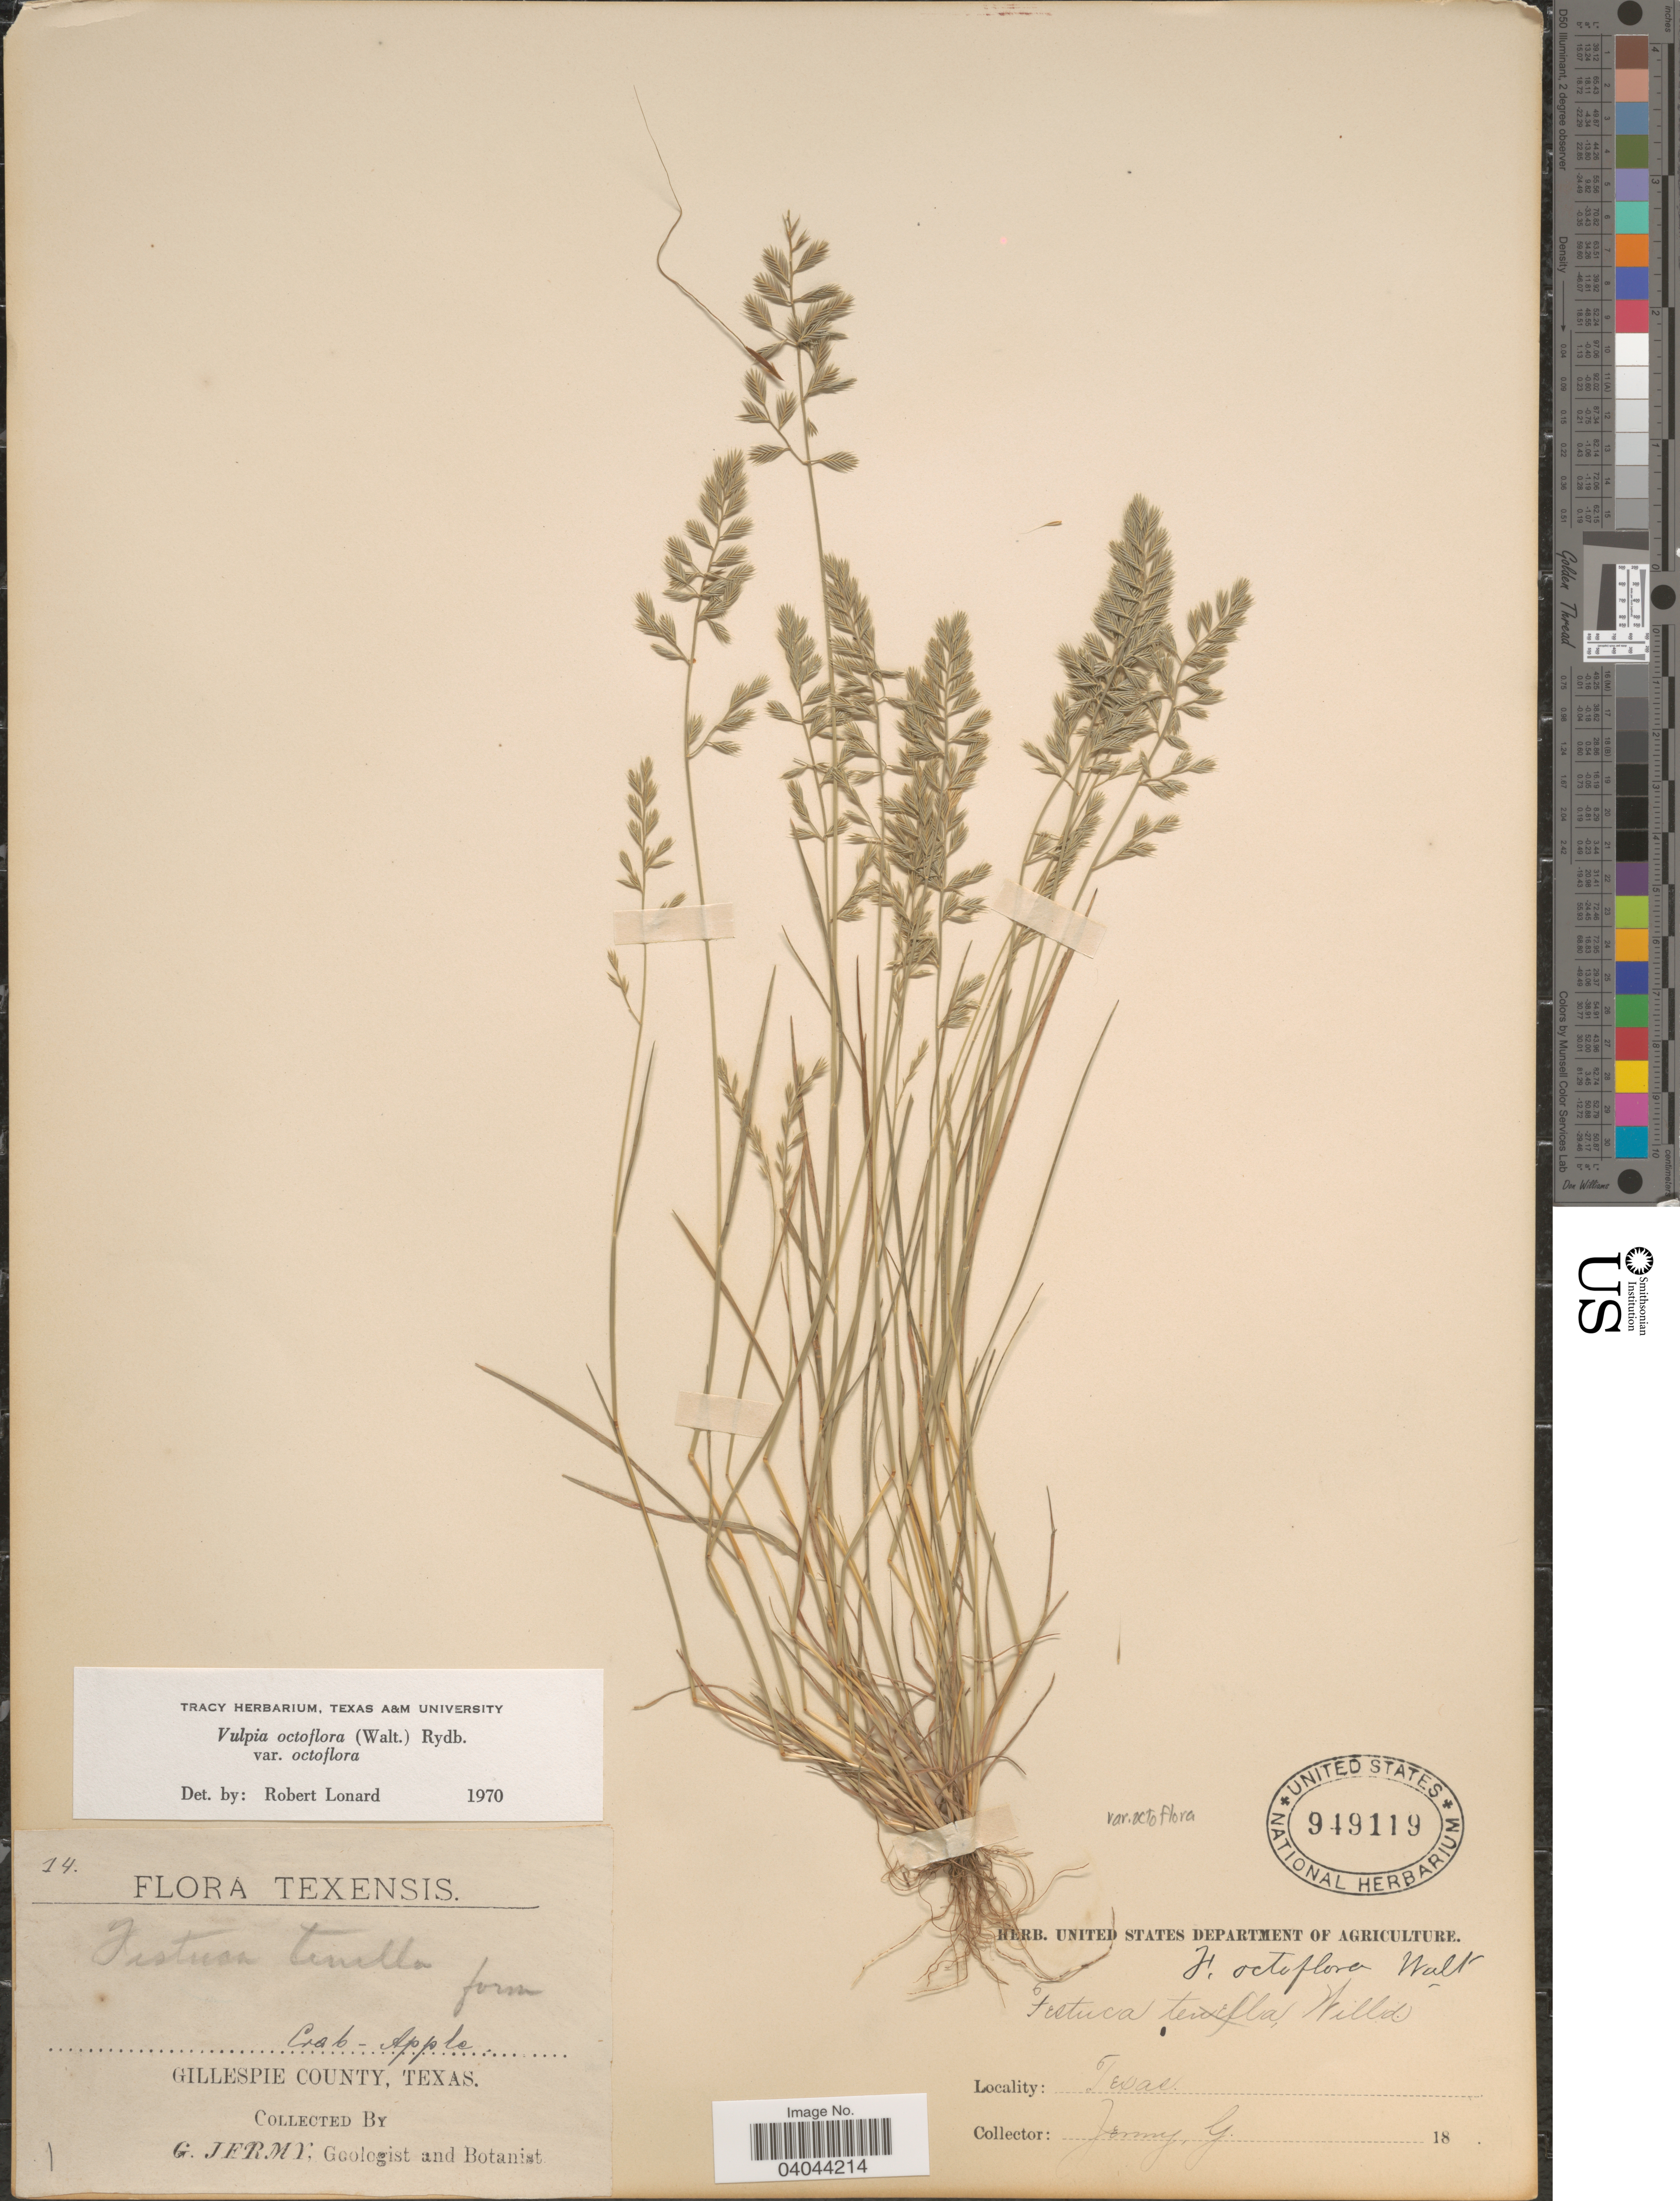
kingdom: Plantae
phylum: Tracheophyta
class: Liliopsida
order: Poales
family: Poaceae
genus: Festuca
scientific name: Festuca octoflora var. octoflora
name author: Walter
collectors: G. Jermy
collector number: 14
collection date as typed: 18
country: United States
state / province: Texas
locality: Gillespie County.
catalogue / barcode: US 949119